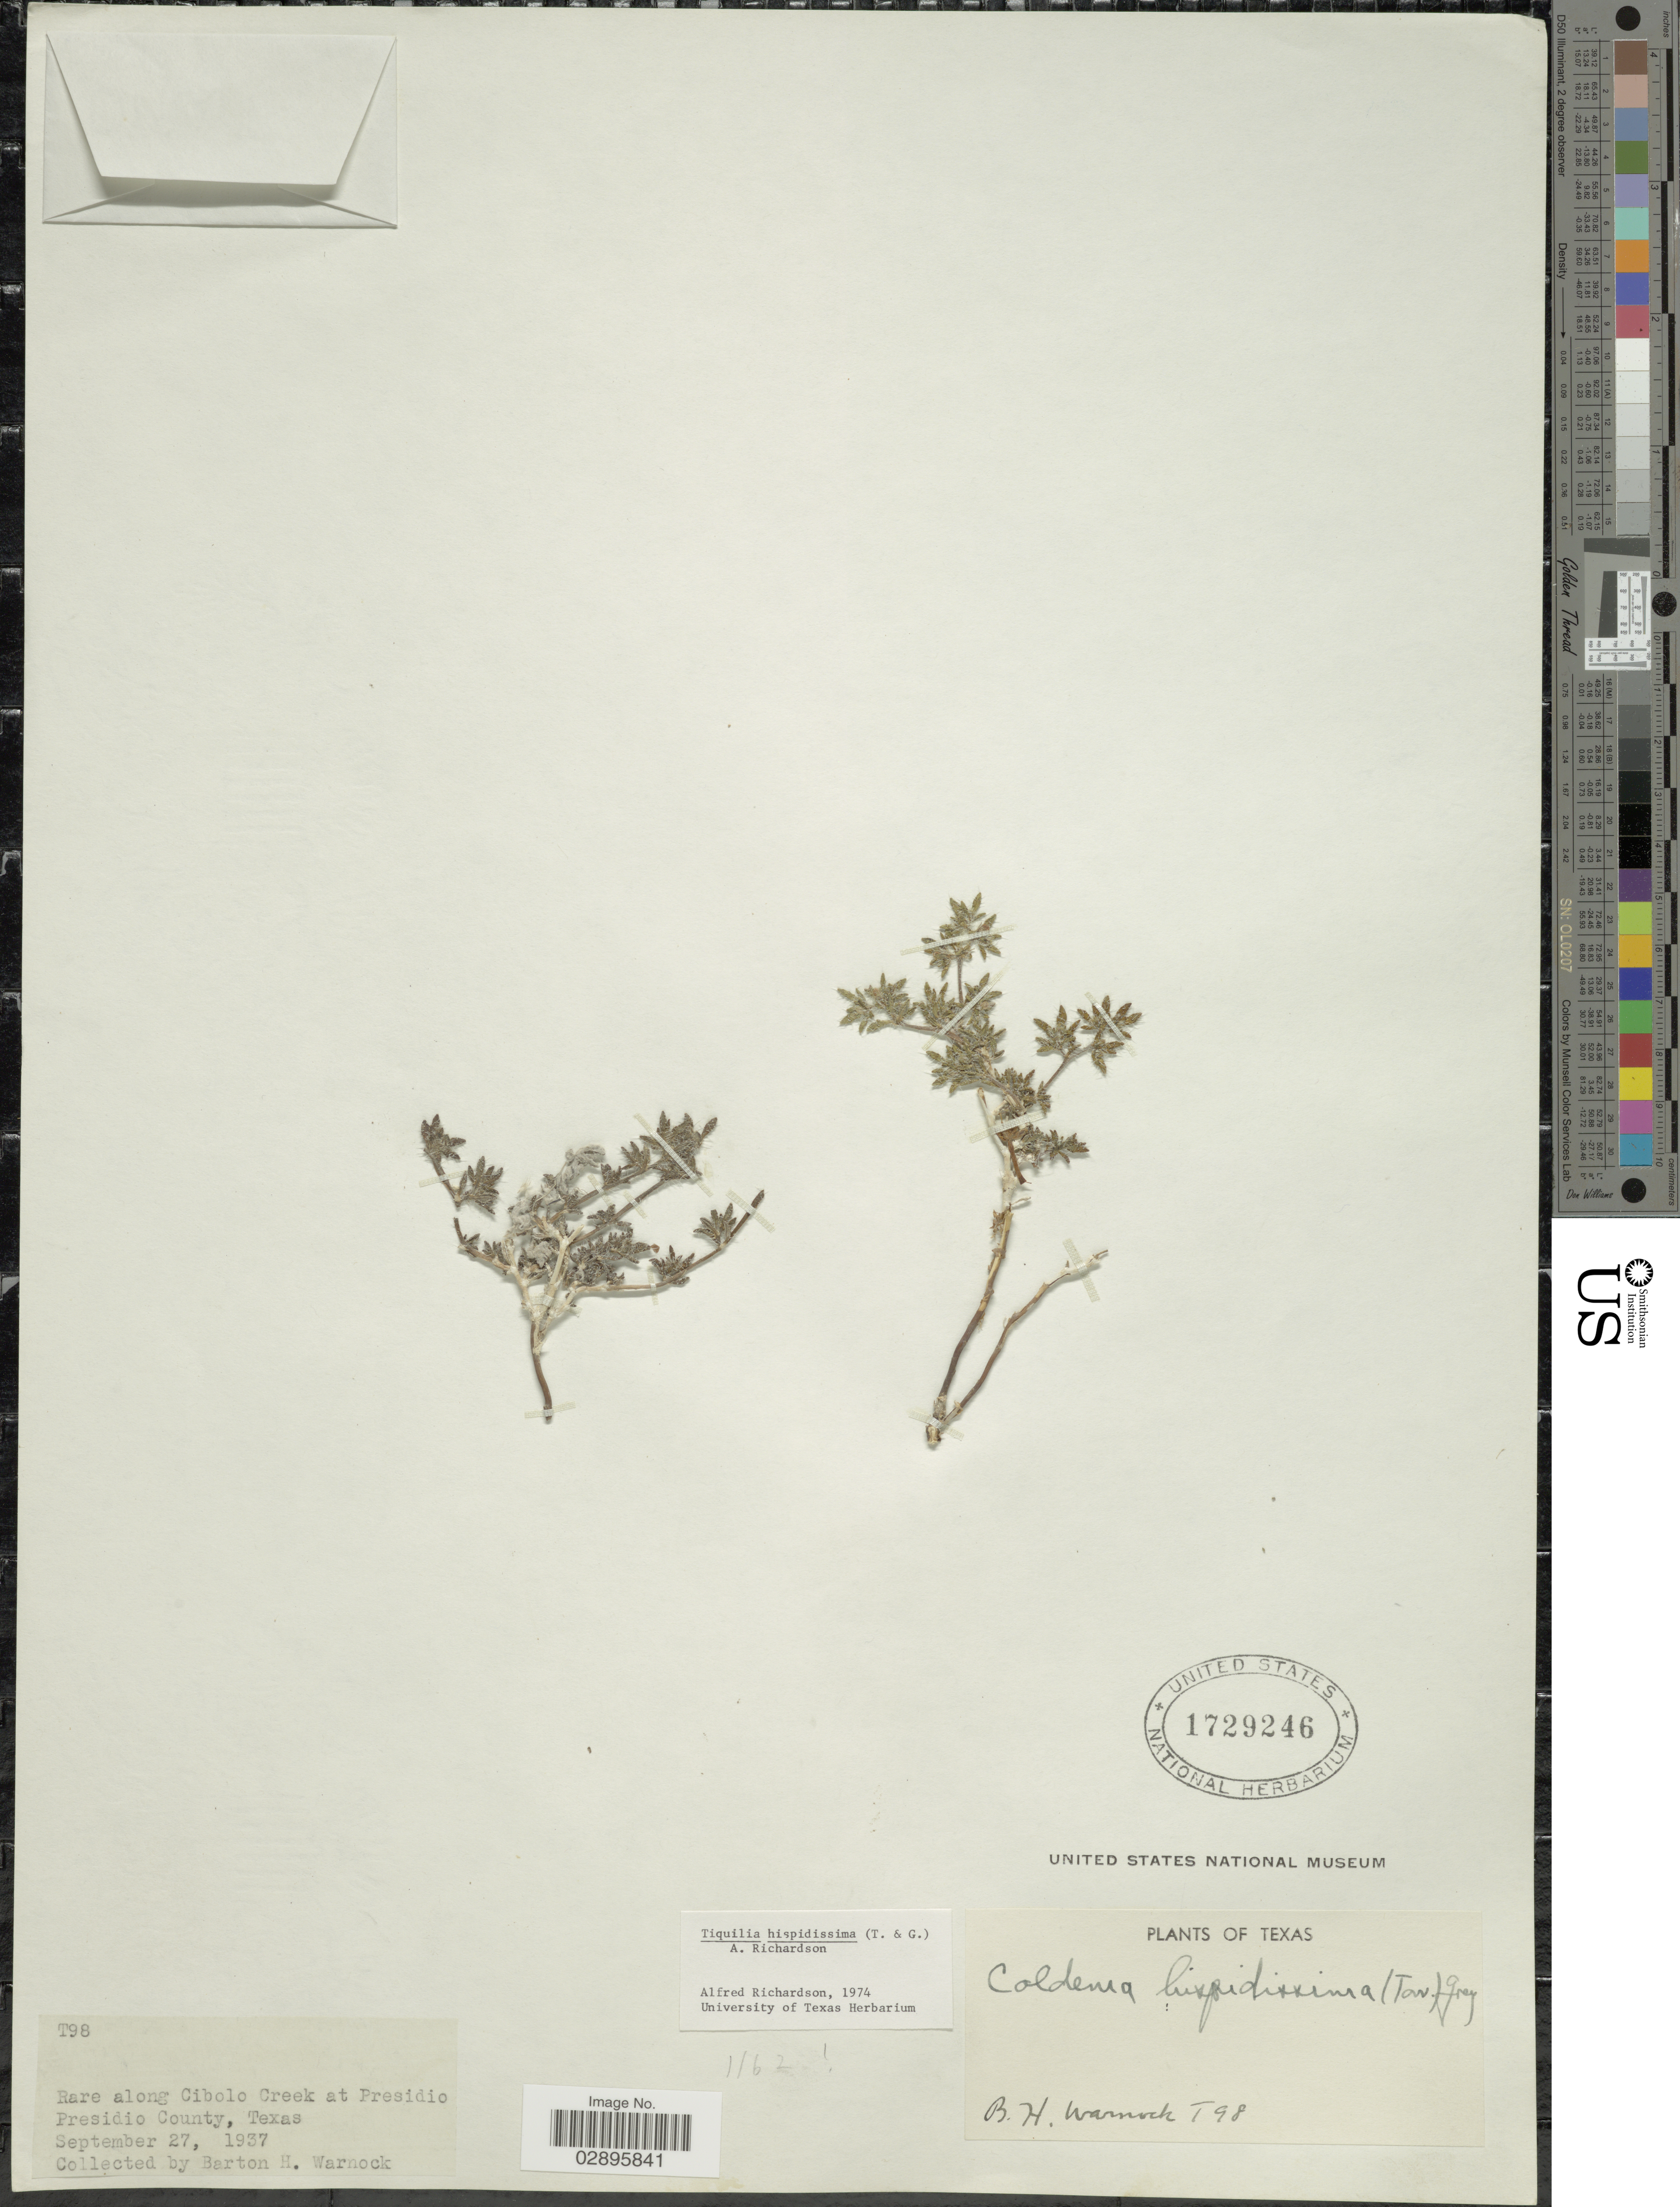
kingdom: Plantae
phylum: Tracheophyta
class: Magnoliopsida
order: Boraginales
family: Ehretiaceae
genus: Tiquilia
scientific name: Tiquilia hispidissima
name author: (Torr. & A. Gray) A.T. Richardson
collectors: B. H. Warnock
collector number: T98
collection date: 1937-09-27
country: United States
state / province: Texas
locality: Rare along Cibolo Creek at Presidio. Presidio County.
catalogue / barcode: US 1729246